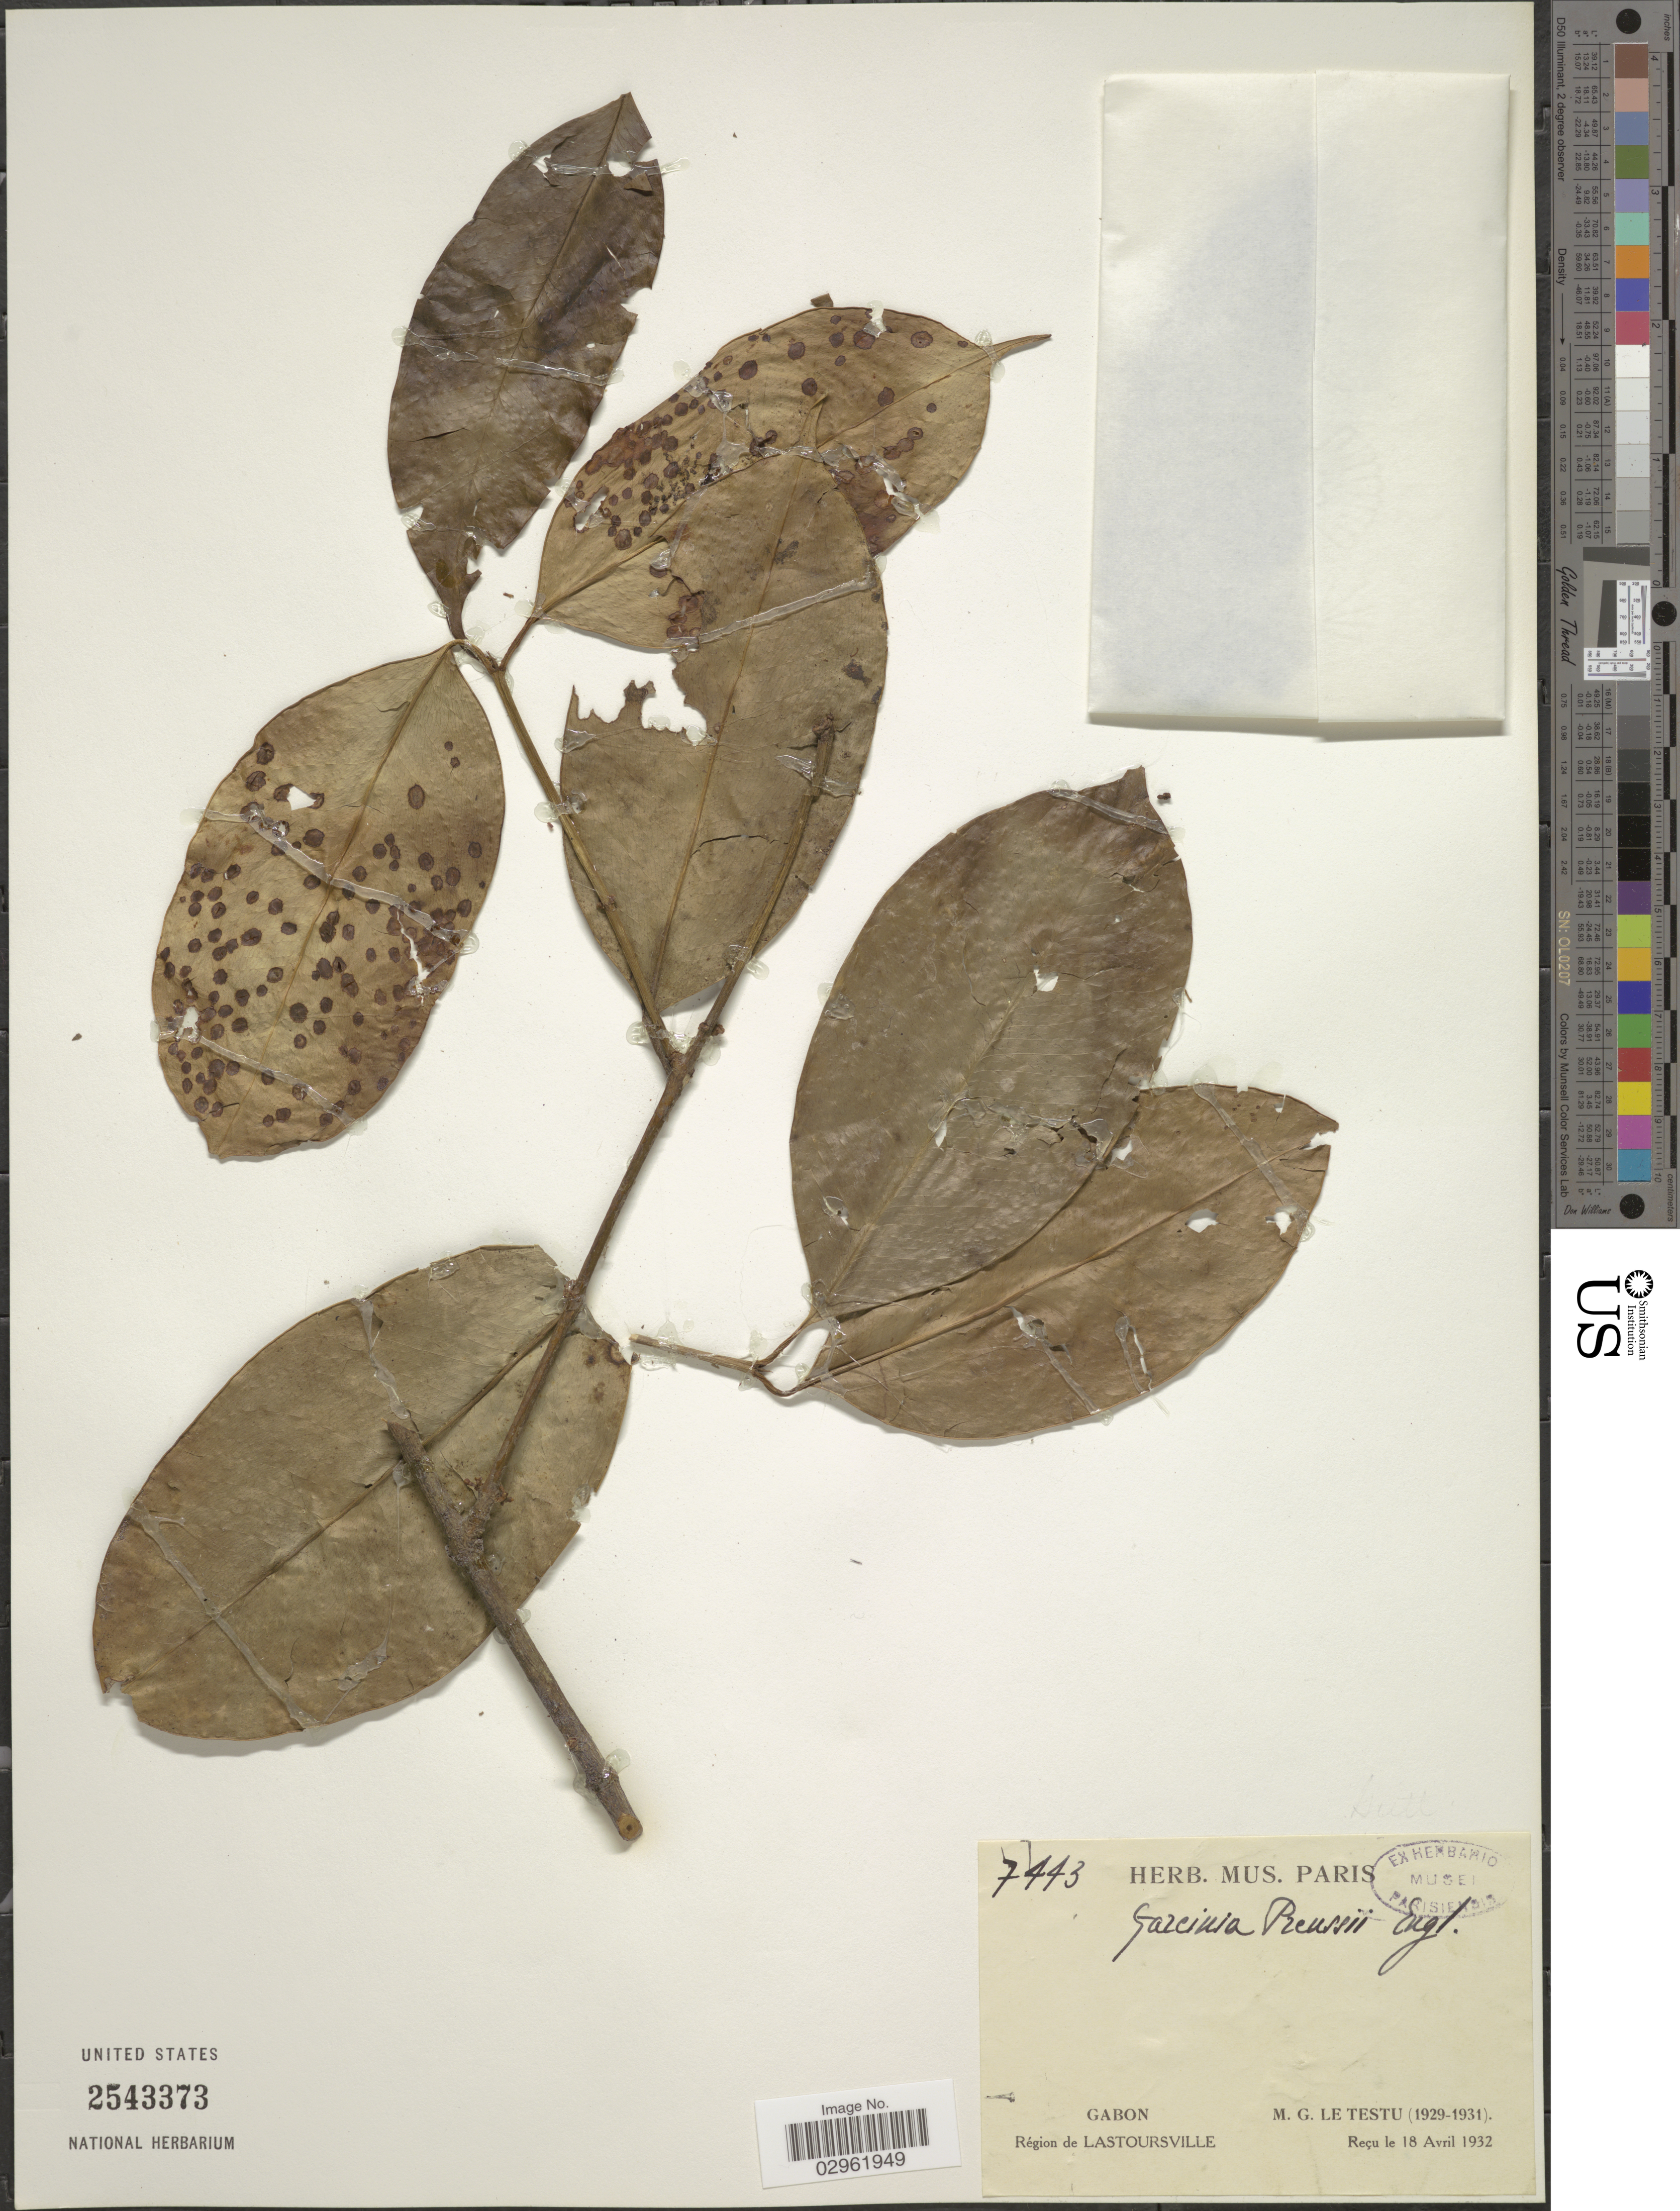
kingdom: Plantae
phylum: Tracheophyta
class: Magnoliopsida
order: Malpighiales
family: Clusiaceae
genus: Garcinia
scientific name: Garcinia preussii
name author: Engl.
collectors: G. Le Testu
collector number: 7443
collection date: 1929/1931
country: Gabon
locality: Région de Lastoursville.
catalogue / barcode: US 2543373